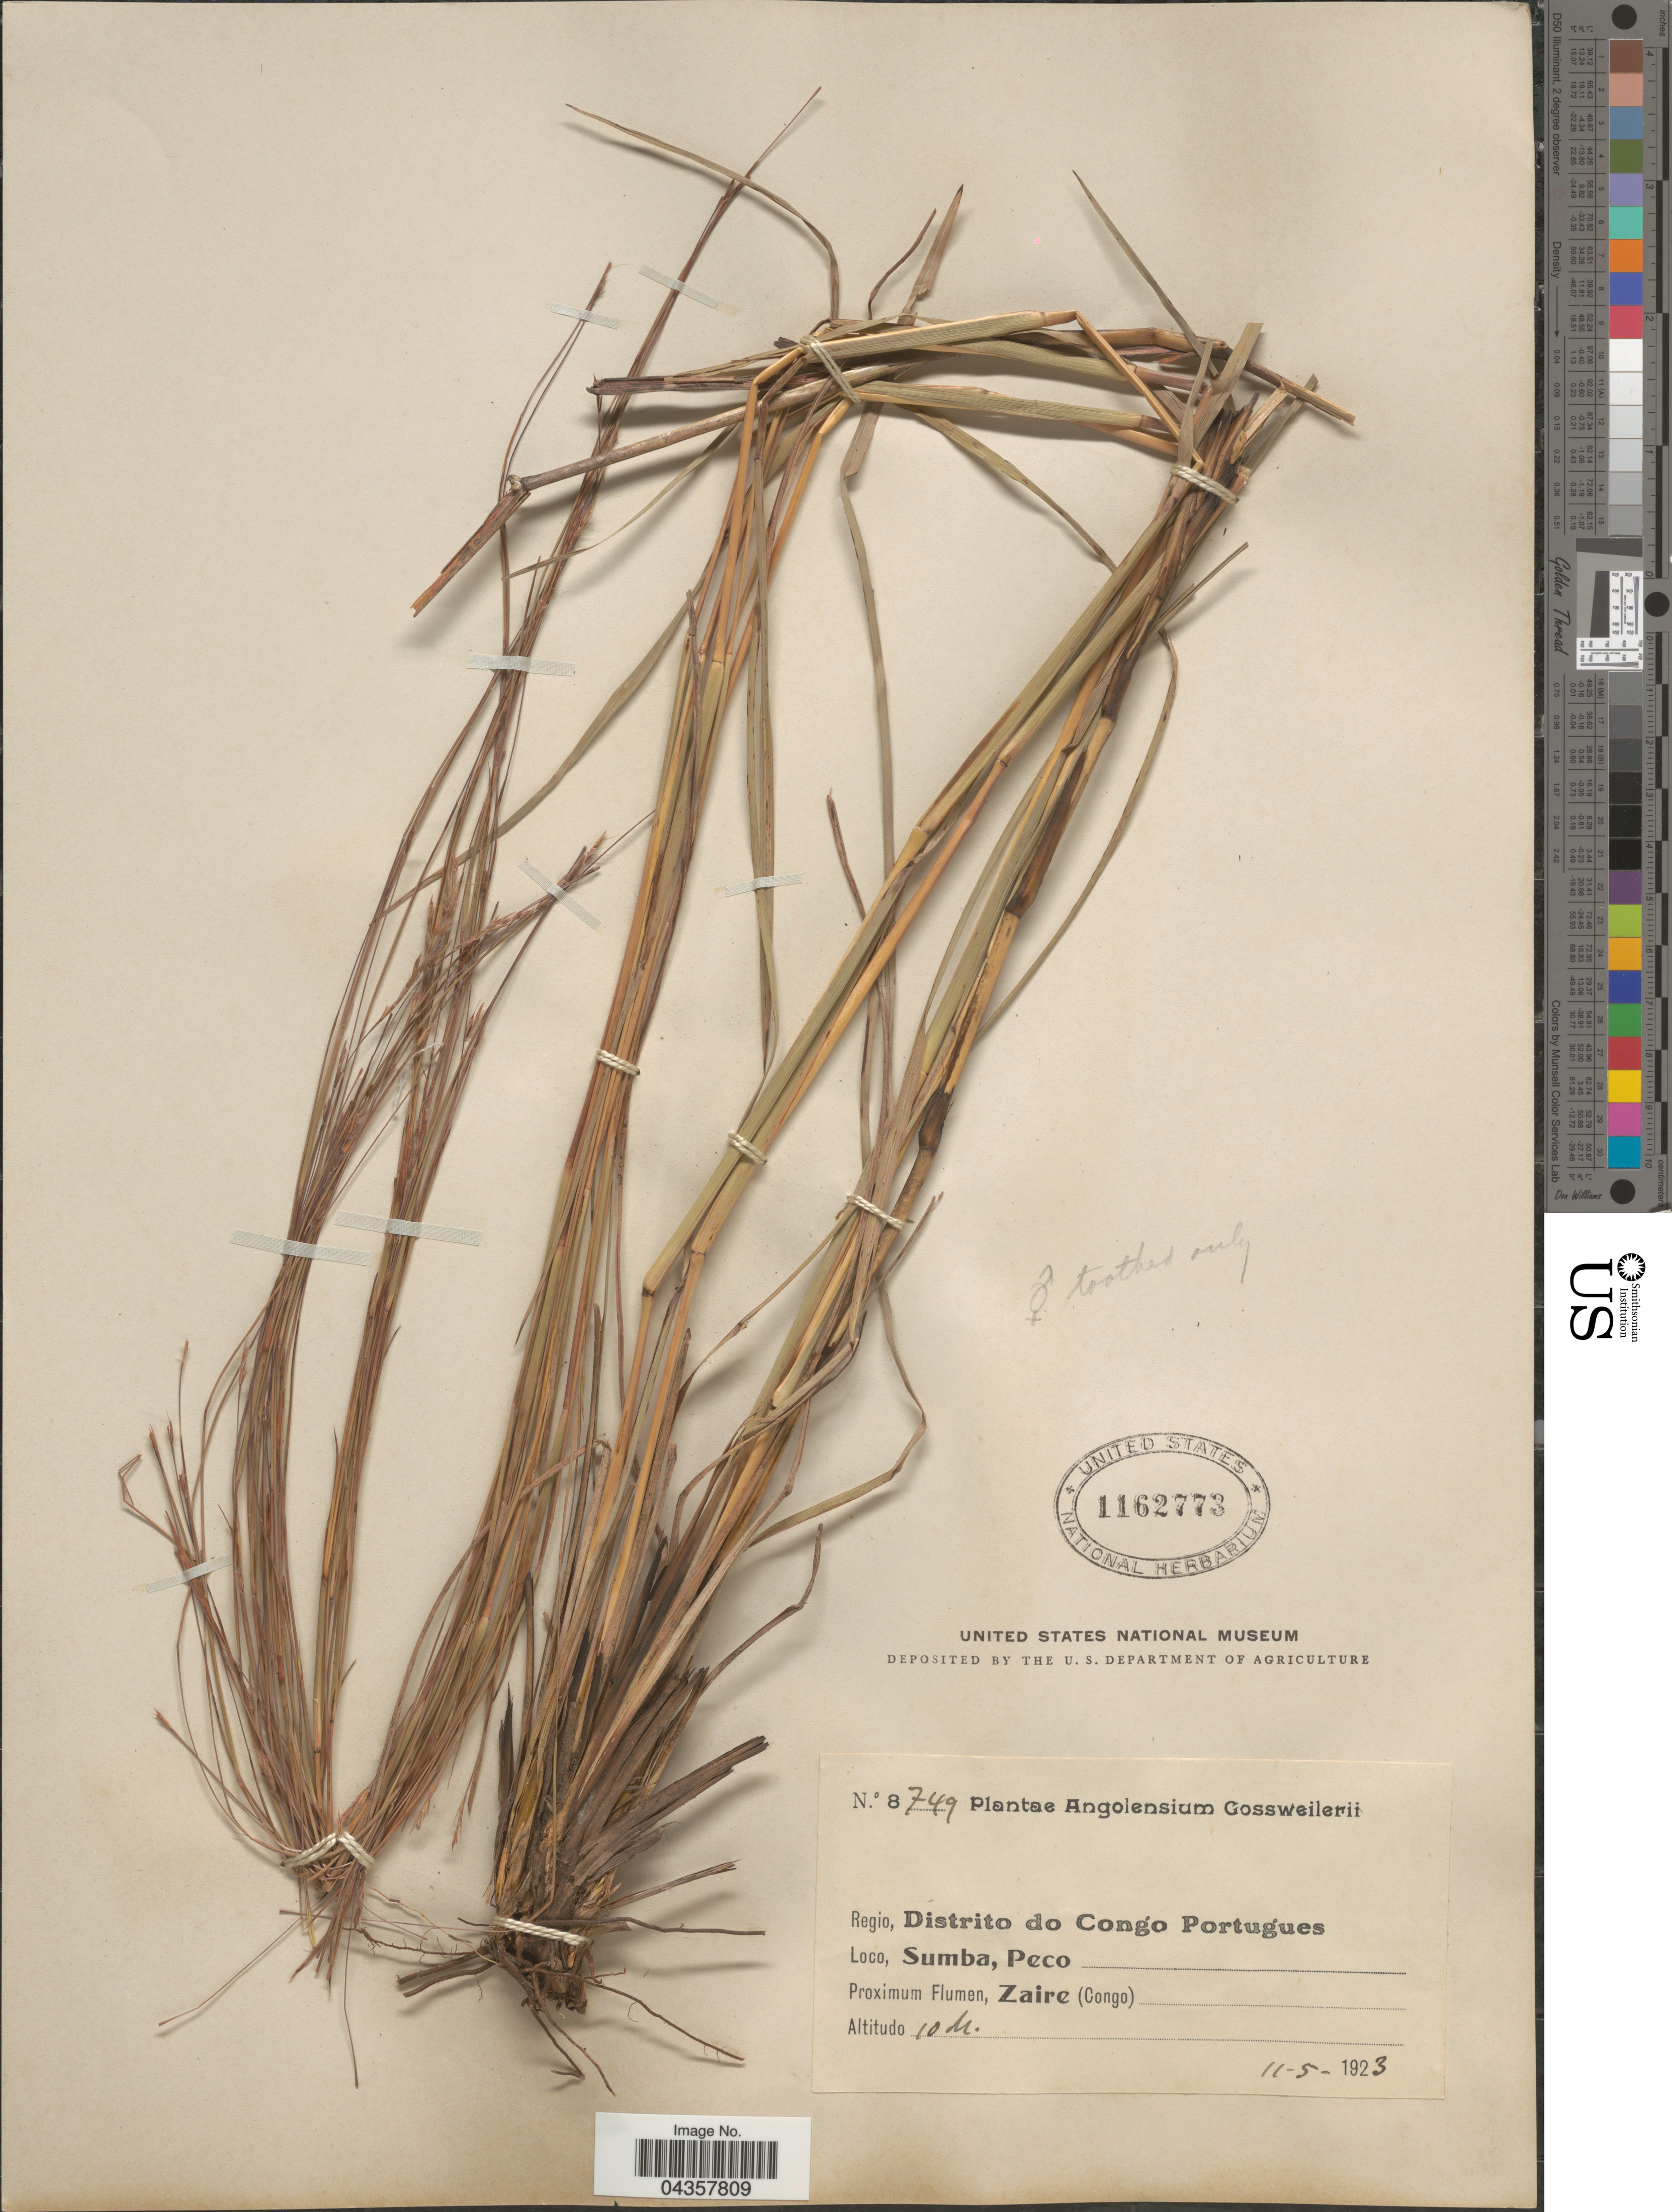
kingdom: Plantae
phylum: Tracheophyta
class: Liliopsida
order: Poales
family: Poaceae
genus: Schizachyrium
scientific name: Schizachyrium thollonii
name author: (Franch.) Stapf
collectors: -. Gossweiler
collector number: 8749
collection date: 1923-05-11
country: Angola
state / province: Zaire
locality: Angolensium. Regio, Distrito do Congo Portugues. Sumba, Peco. Proximum Flumen, Zaire (Congo).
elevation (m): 10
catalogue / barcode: US 1162773